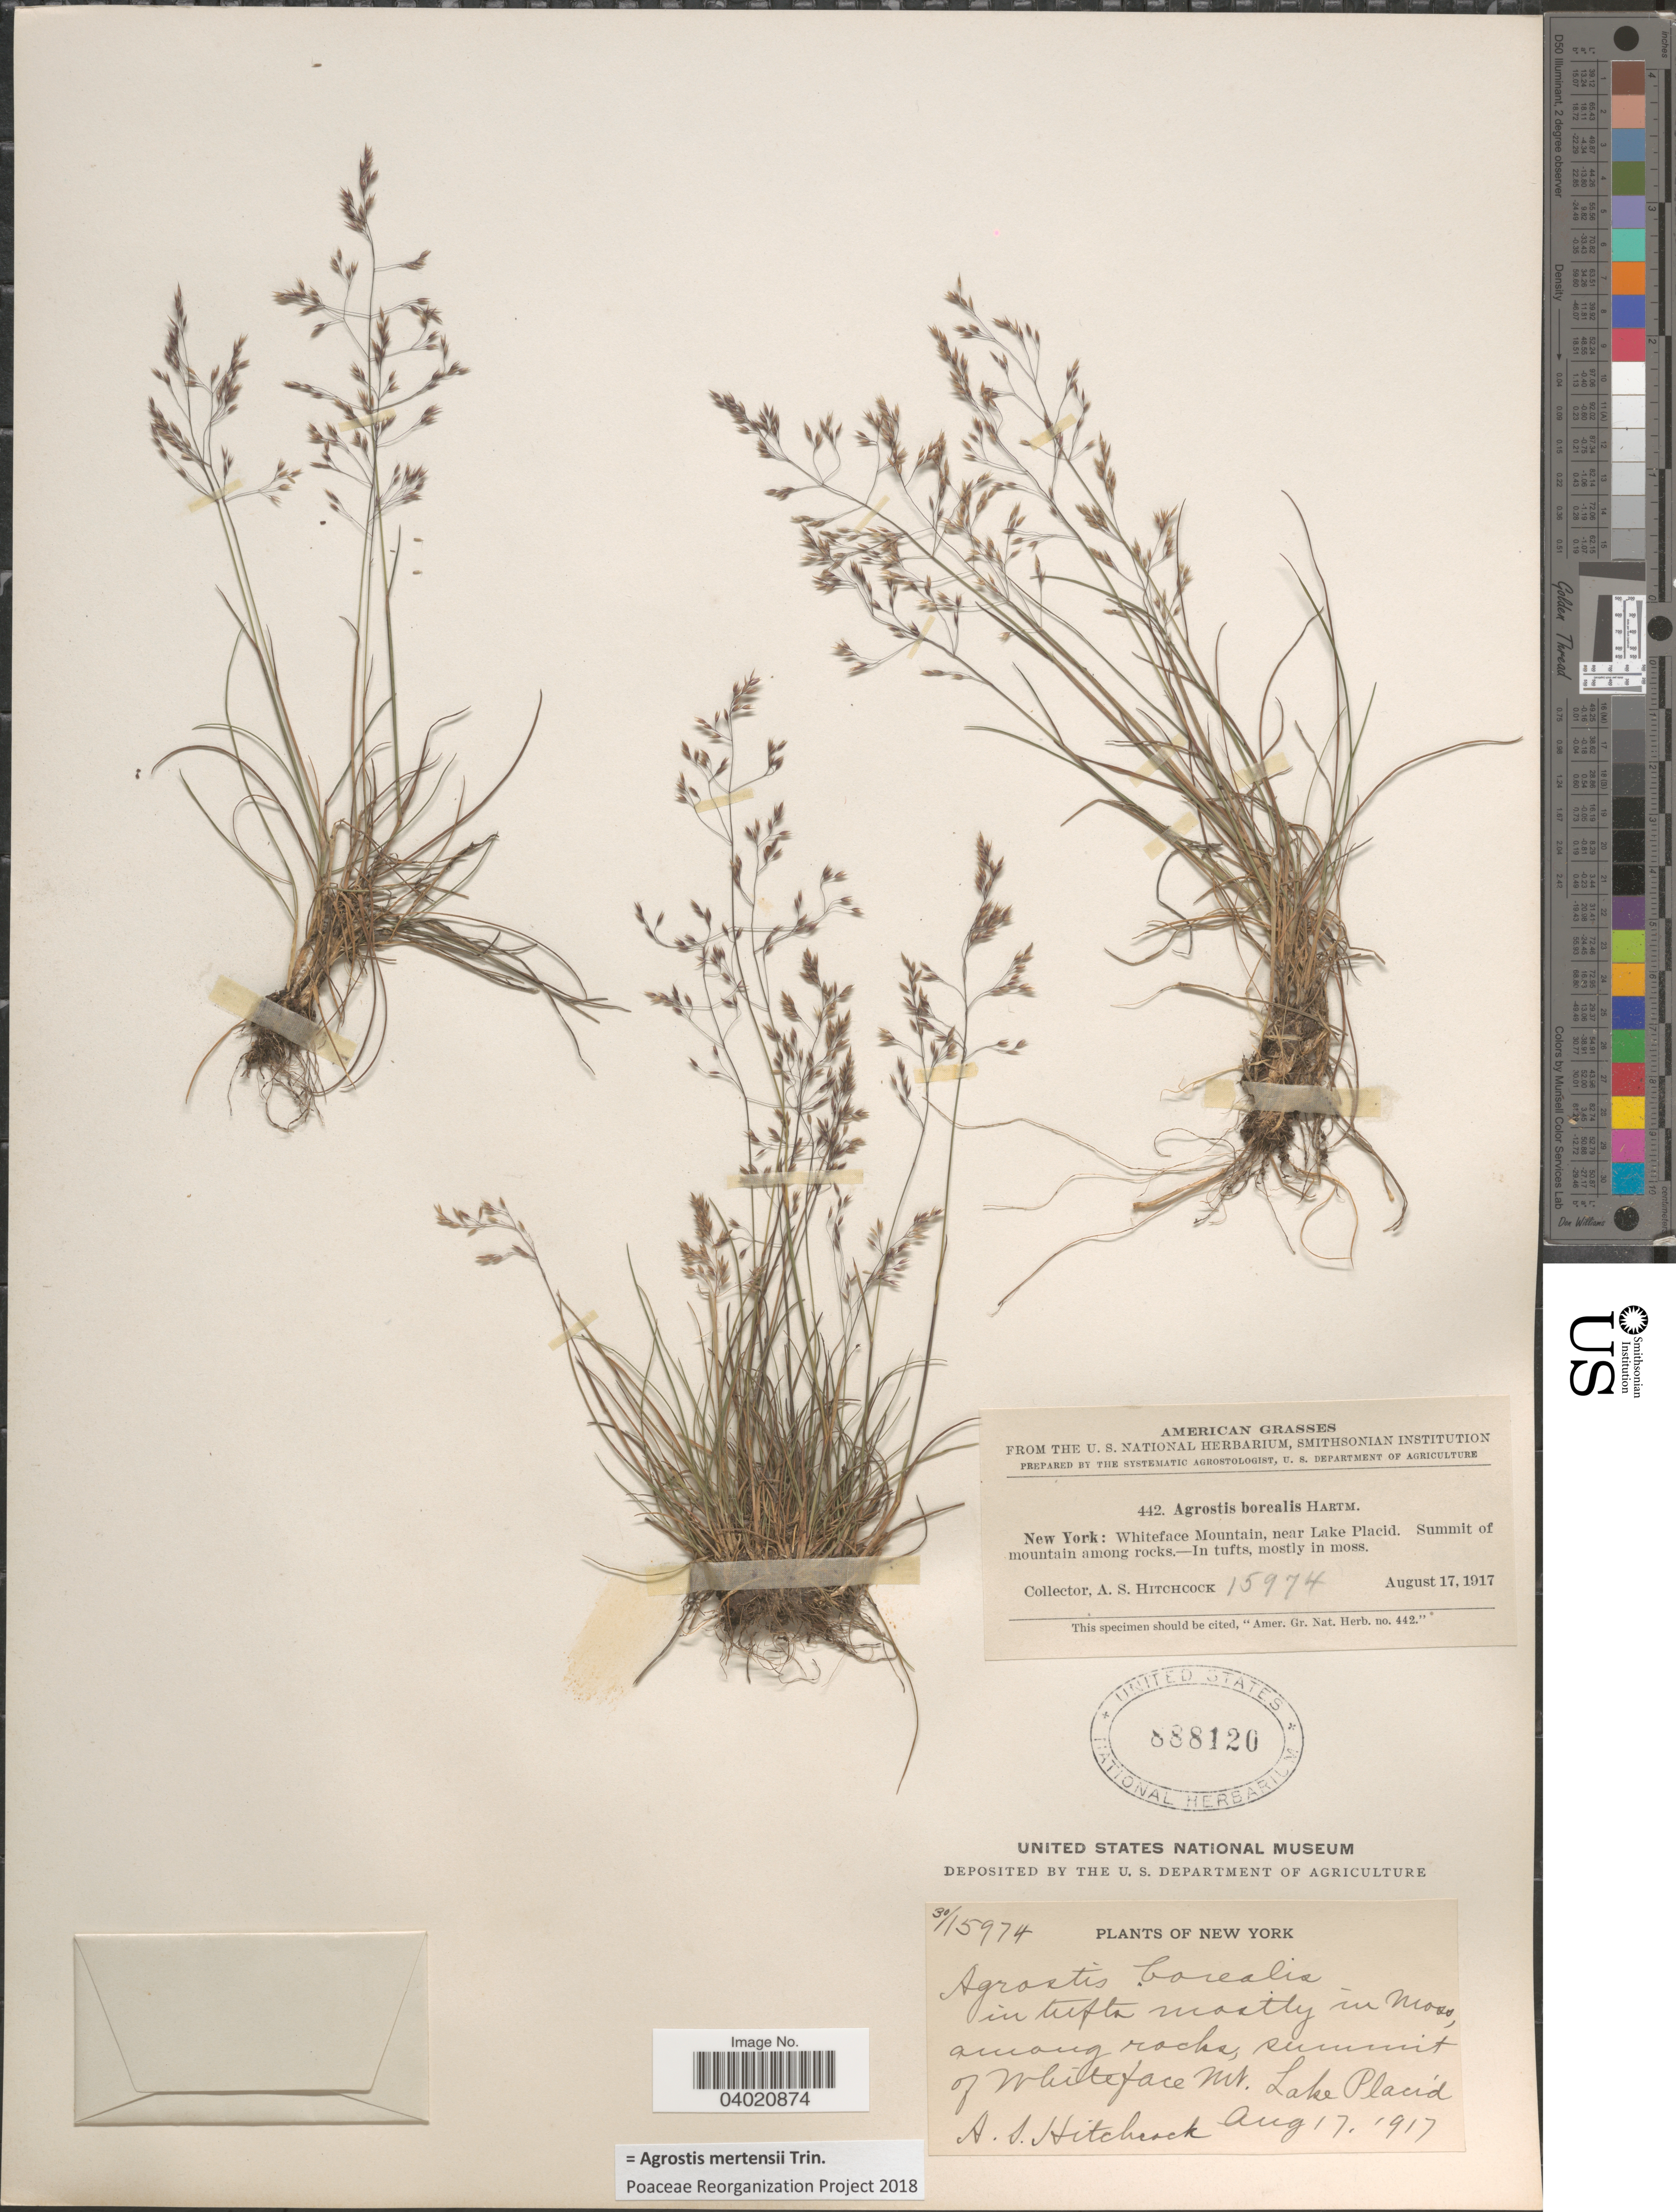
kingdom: Plantae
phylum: Tracheophyta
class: Liliopsida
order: Poales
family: Poaceae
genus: Agrostis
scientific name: Agrostis mertensii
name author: Trin.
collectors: A. S. Hitchcock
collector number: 15974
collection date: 1917-08-17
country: United States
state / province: New York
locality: Whiteface Mountain, near Lake Placid. Summit of mountain among rocks.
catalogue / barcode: US 888120